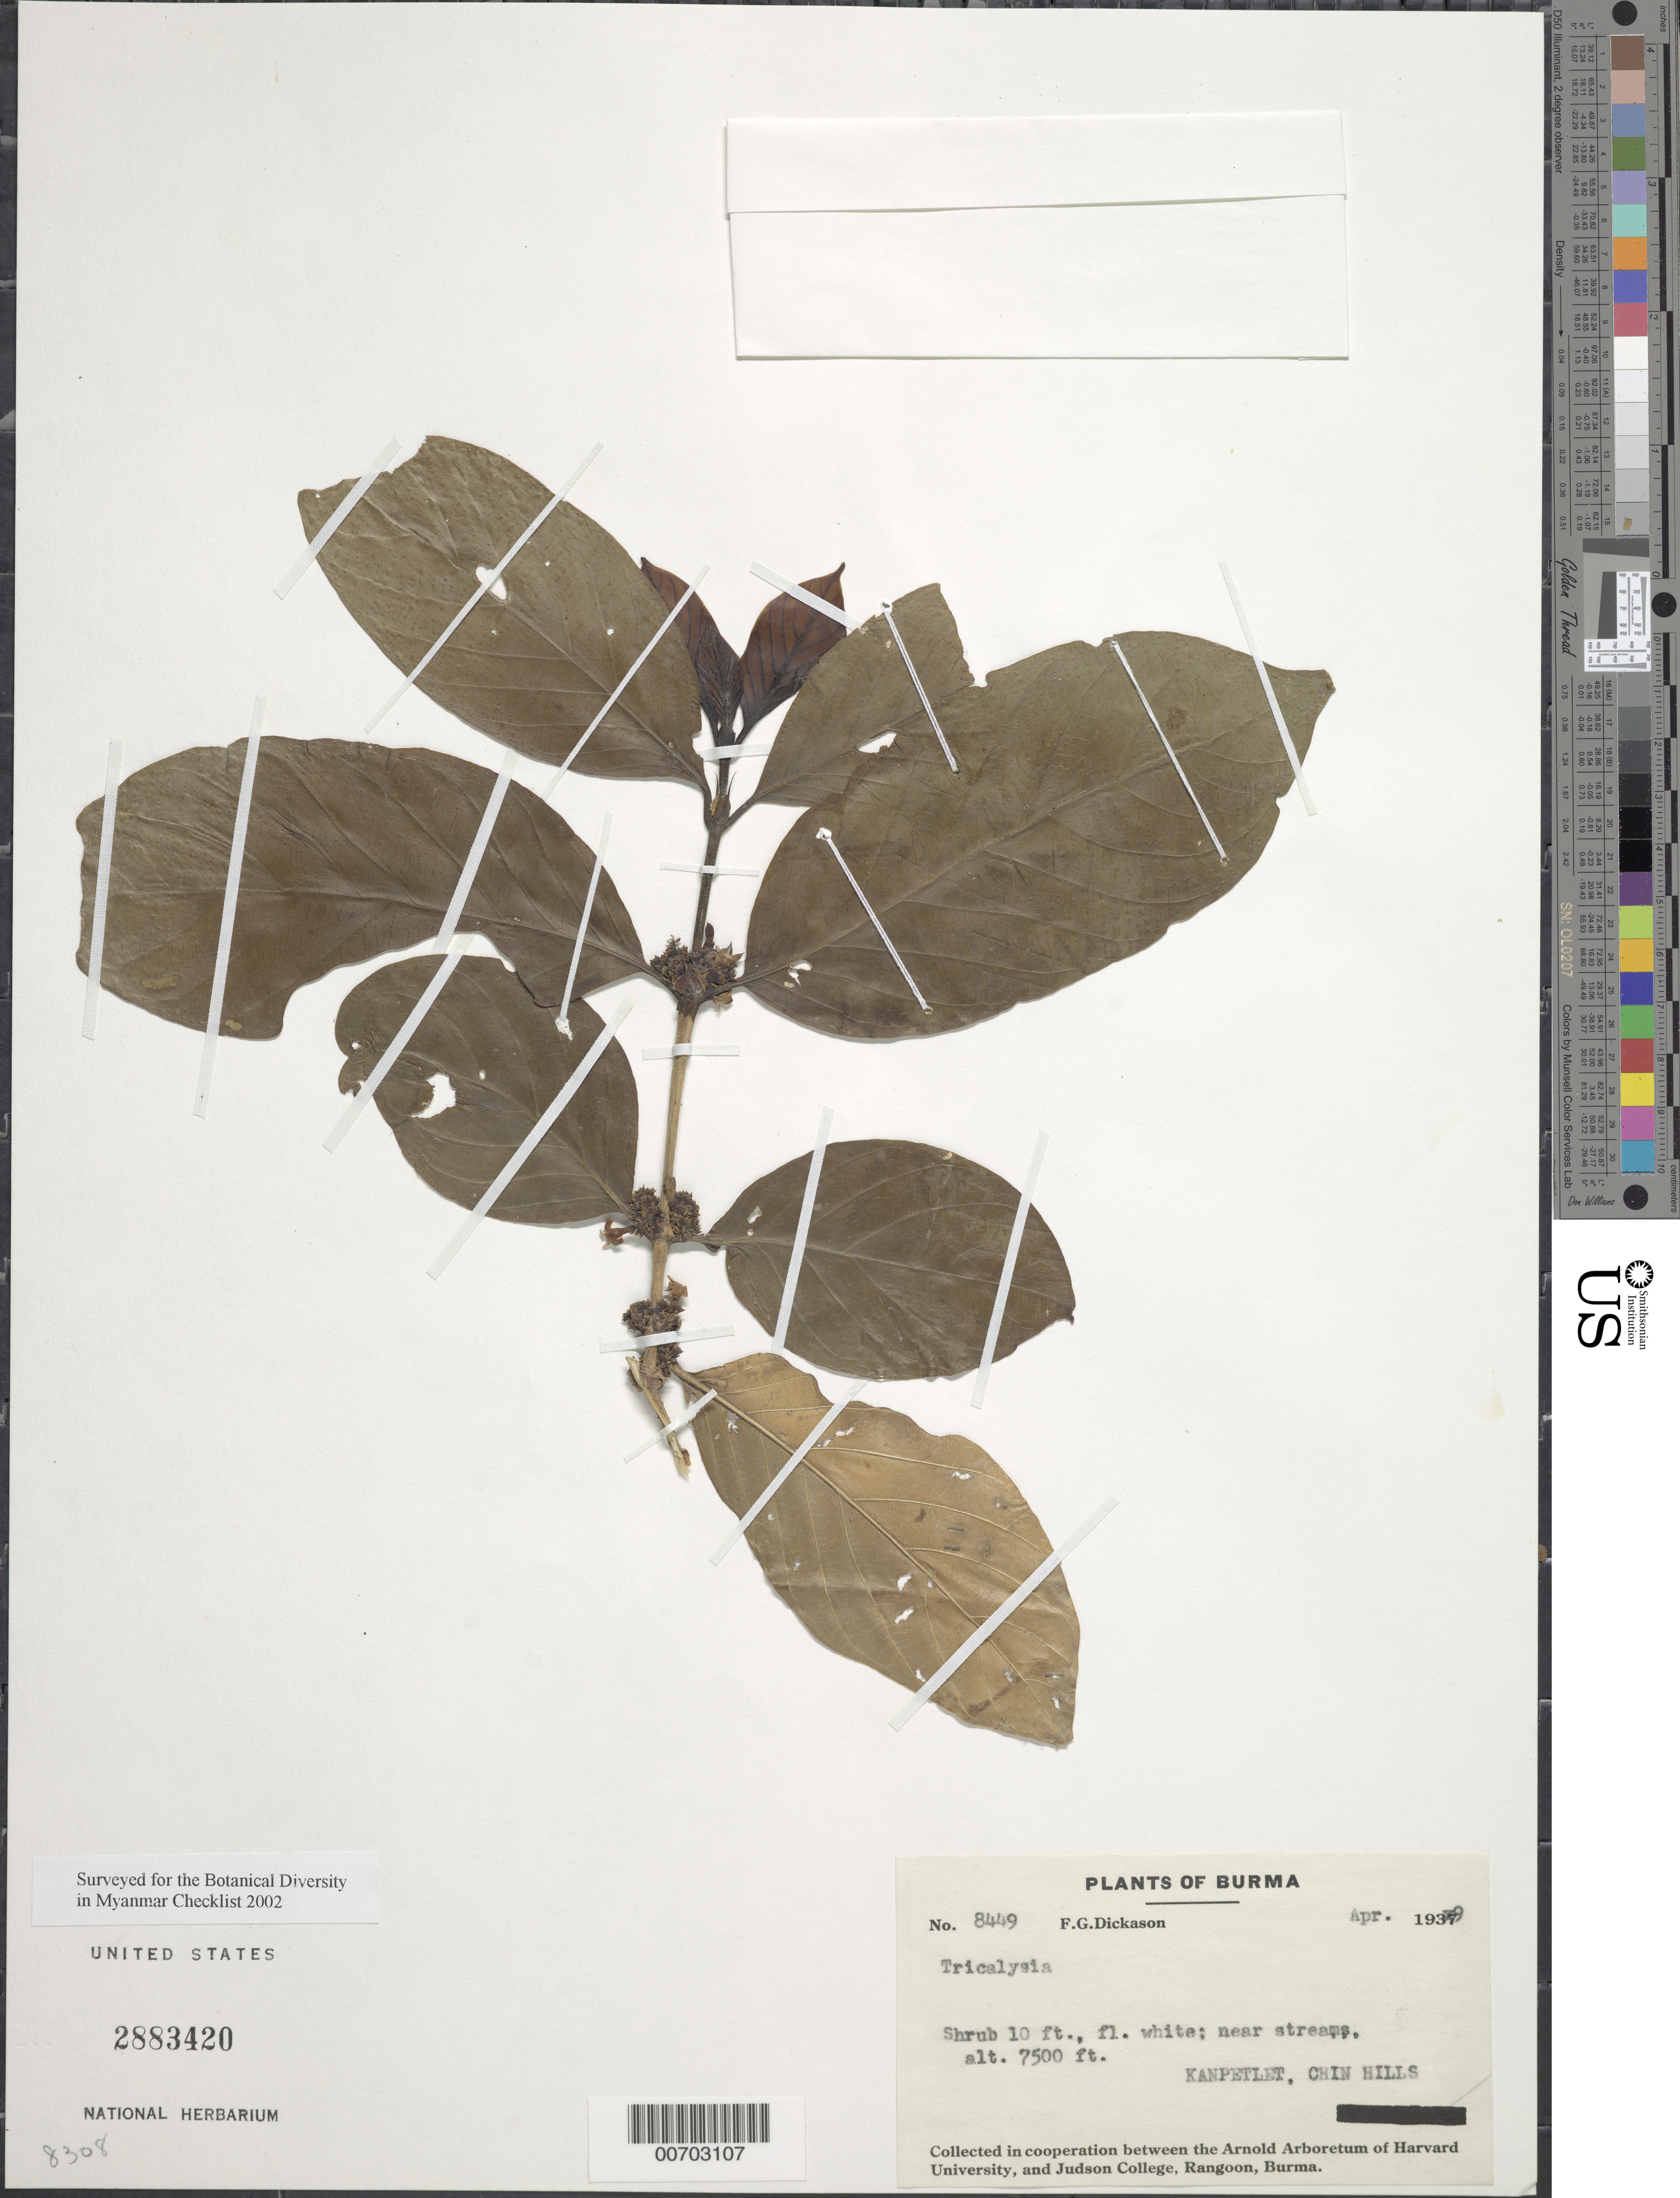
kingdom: Plantae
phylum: Tracheophyta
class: Magnoliopsida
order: Gentianales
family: Rubiaceae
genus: Tricalysia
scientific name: Tricalysia sp.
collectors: F. Dickason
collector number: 8449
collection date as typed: Apr 1939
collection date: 1939-04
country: Myanmar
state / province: Chin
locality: Kanpetlet, Chin Hills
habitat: Near stream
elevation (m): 2286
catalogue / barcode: US 2883420